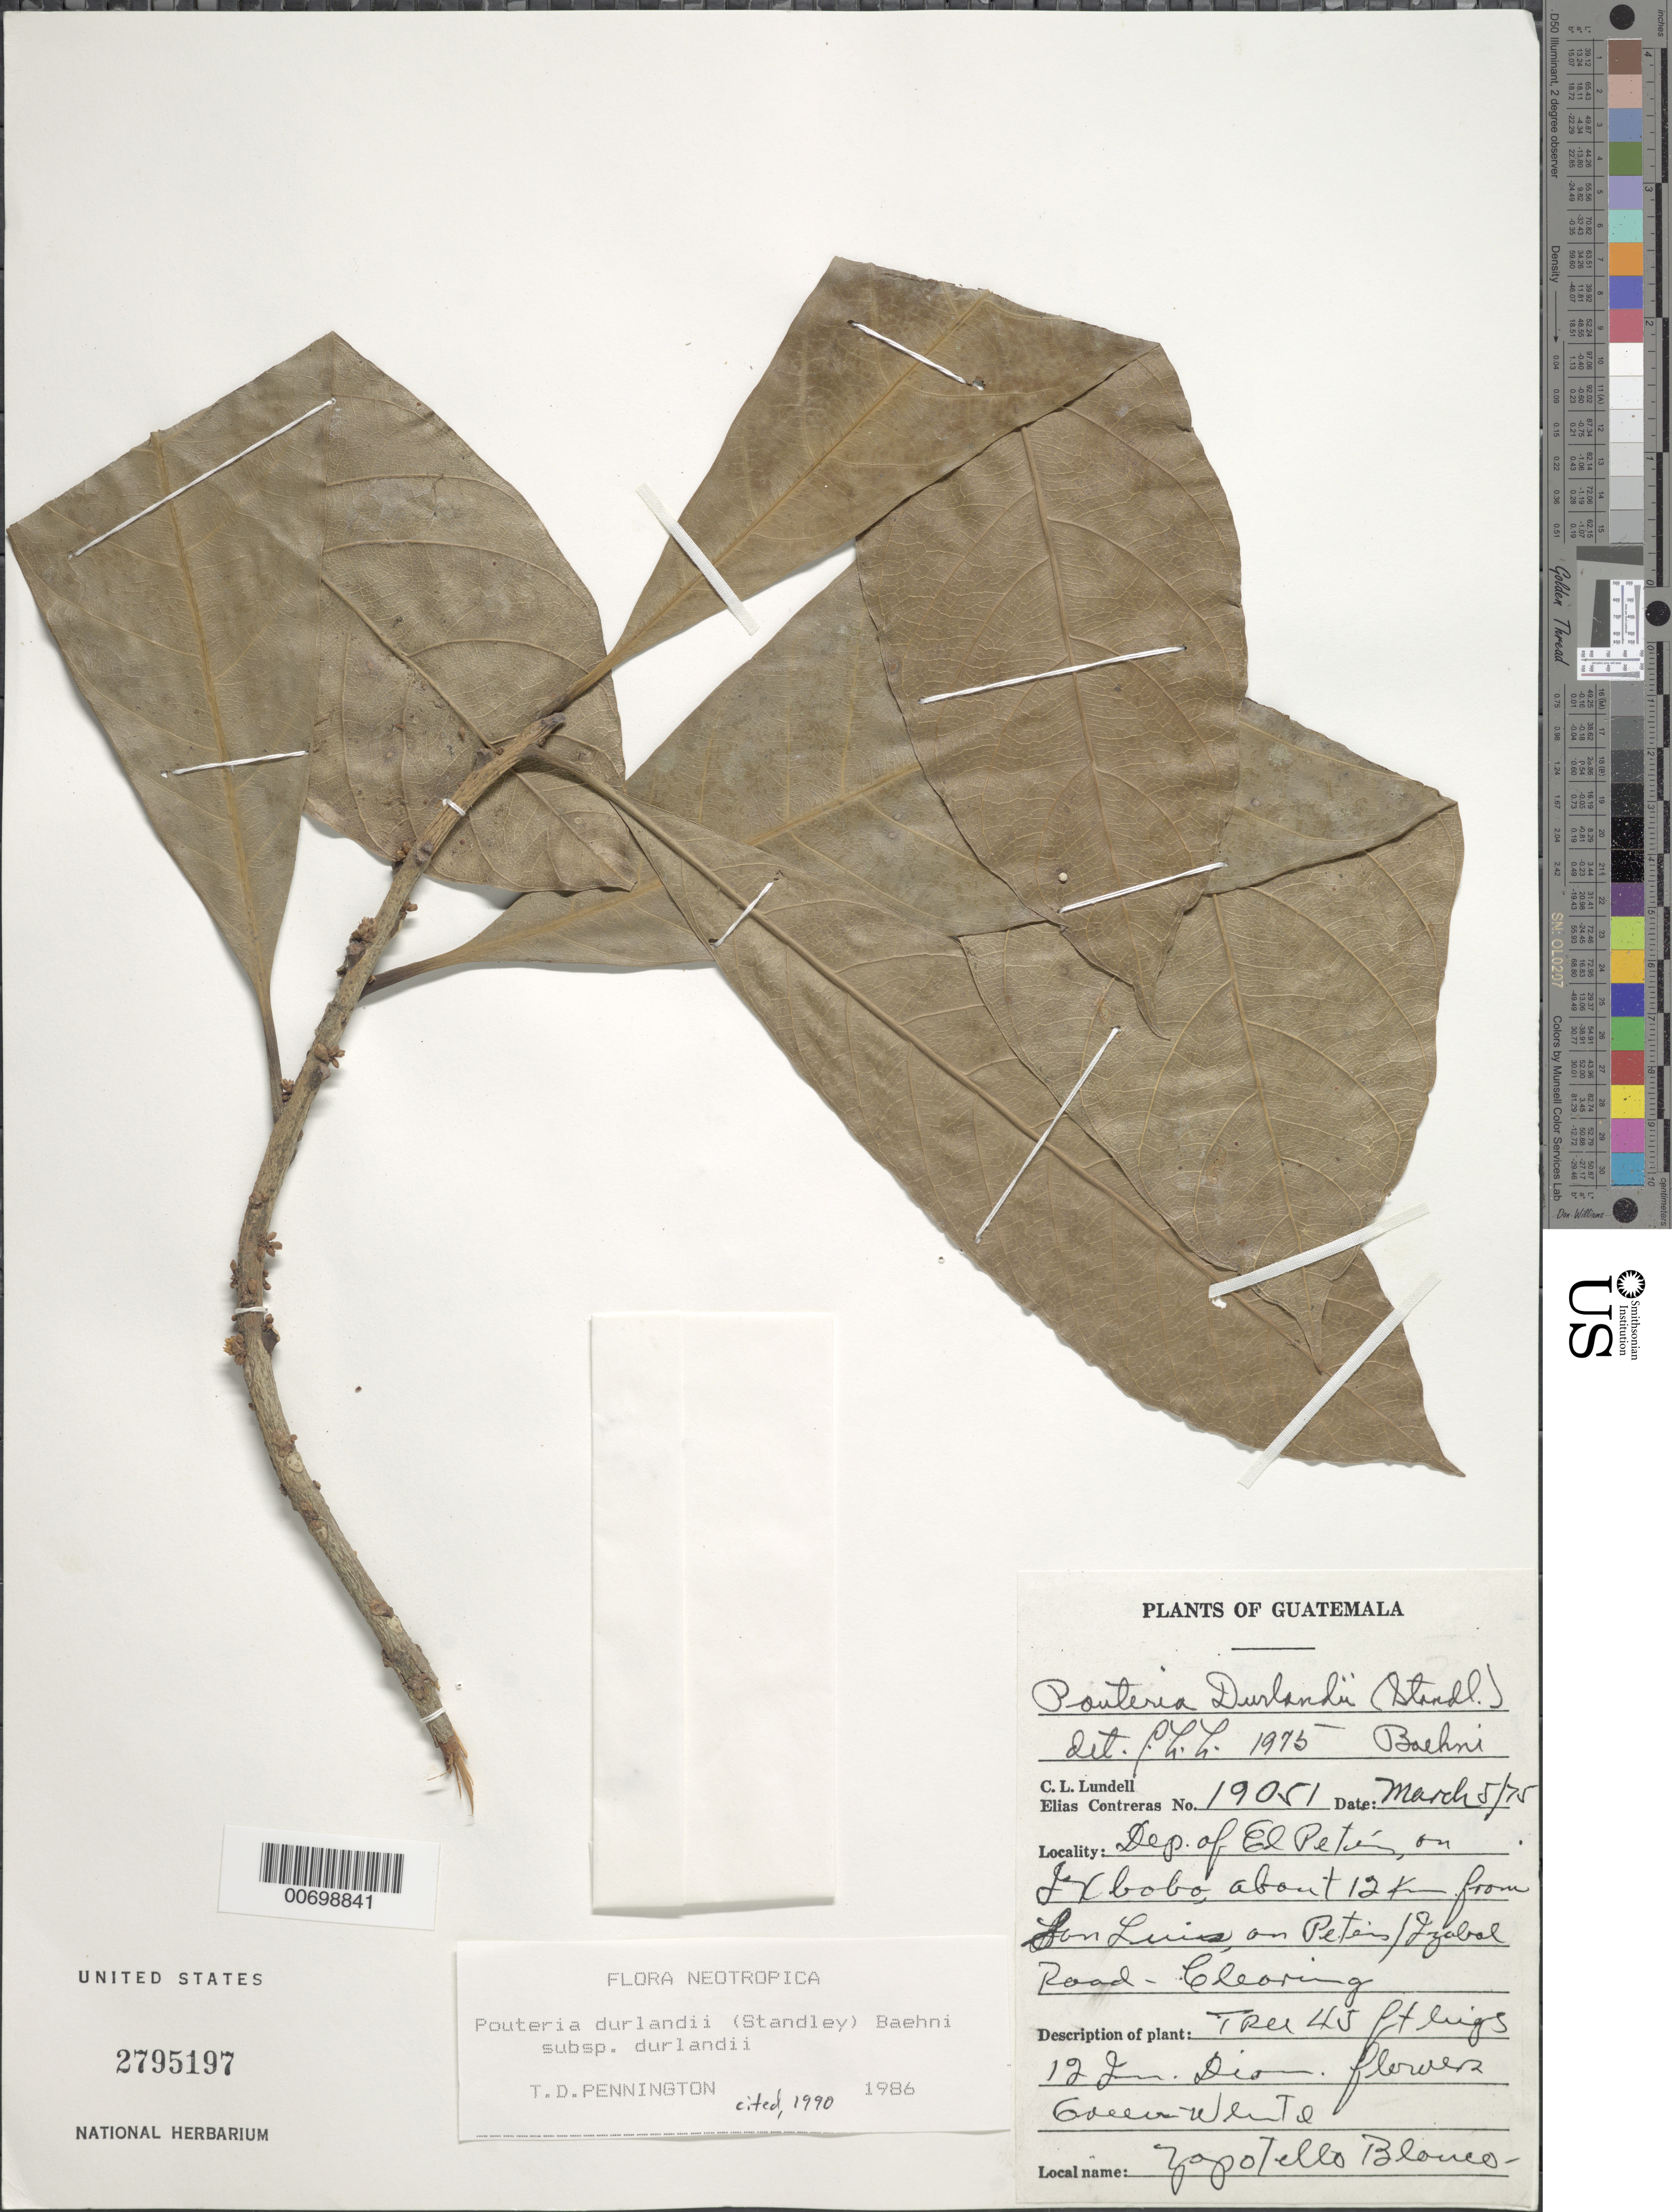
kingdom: Plantae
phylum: Tracheophyta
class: Magnoliopsida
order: Ericales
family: Sapotaceae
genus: Pouteria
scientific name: Pouteria durlandii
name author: (Standl.) Baehni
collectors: C. L. Lundell & E. Contreras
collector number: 19051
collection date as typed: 05 Mar 1975 or 03 May 1975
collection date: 1975-03-05 or 1975-05-03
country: Guatemala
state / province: El Petén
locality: Ixbobo, about 12 km from San Luis on Peten/Izabal road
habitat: On clearing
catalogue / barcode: US 2795197